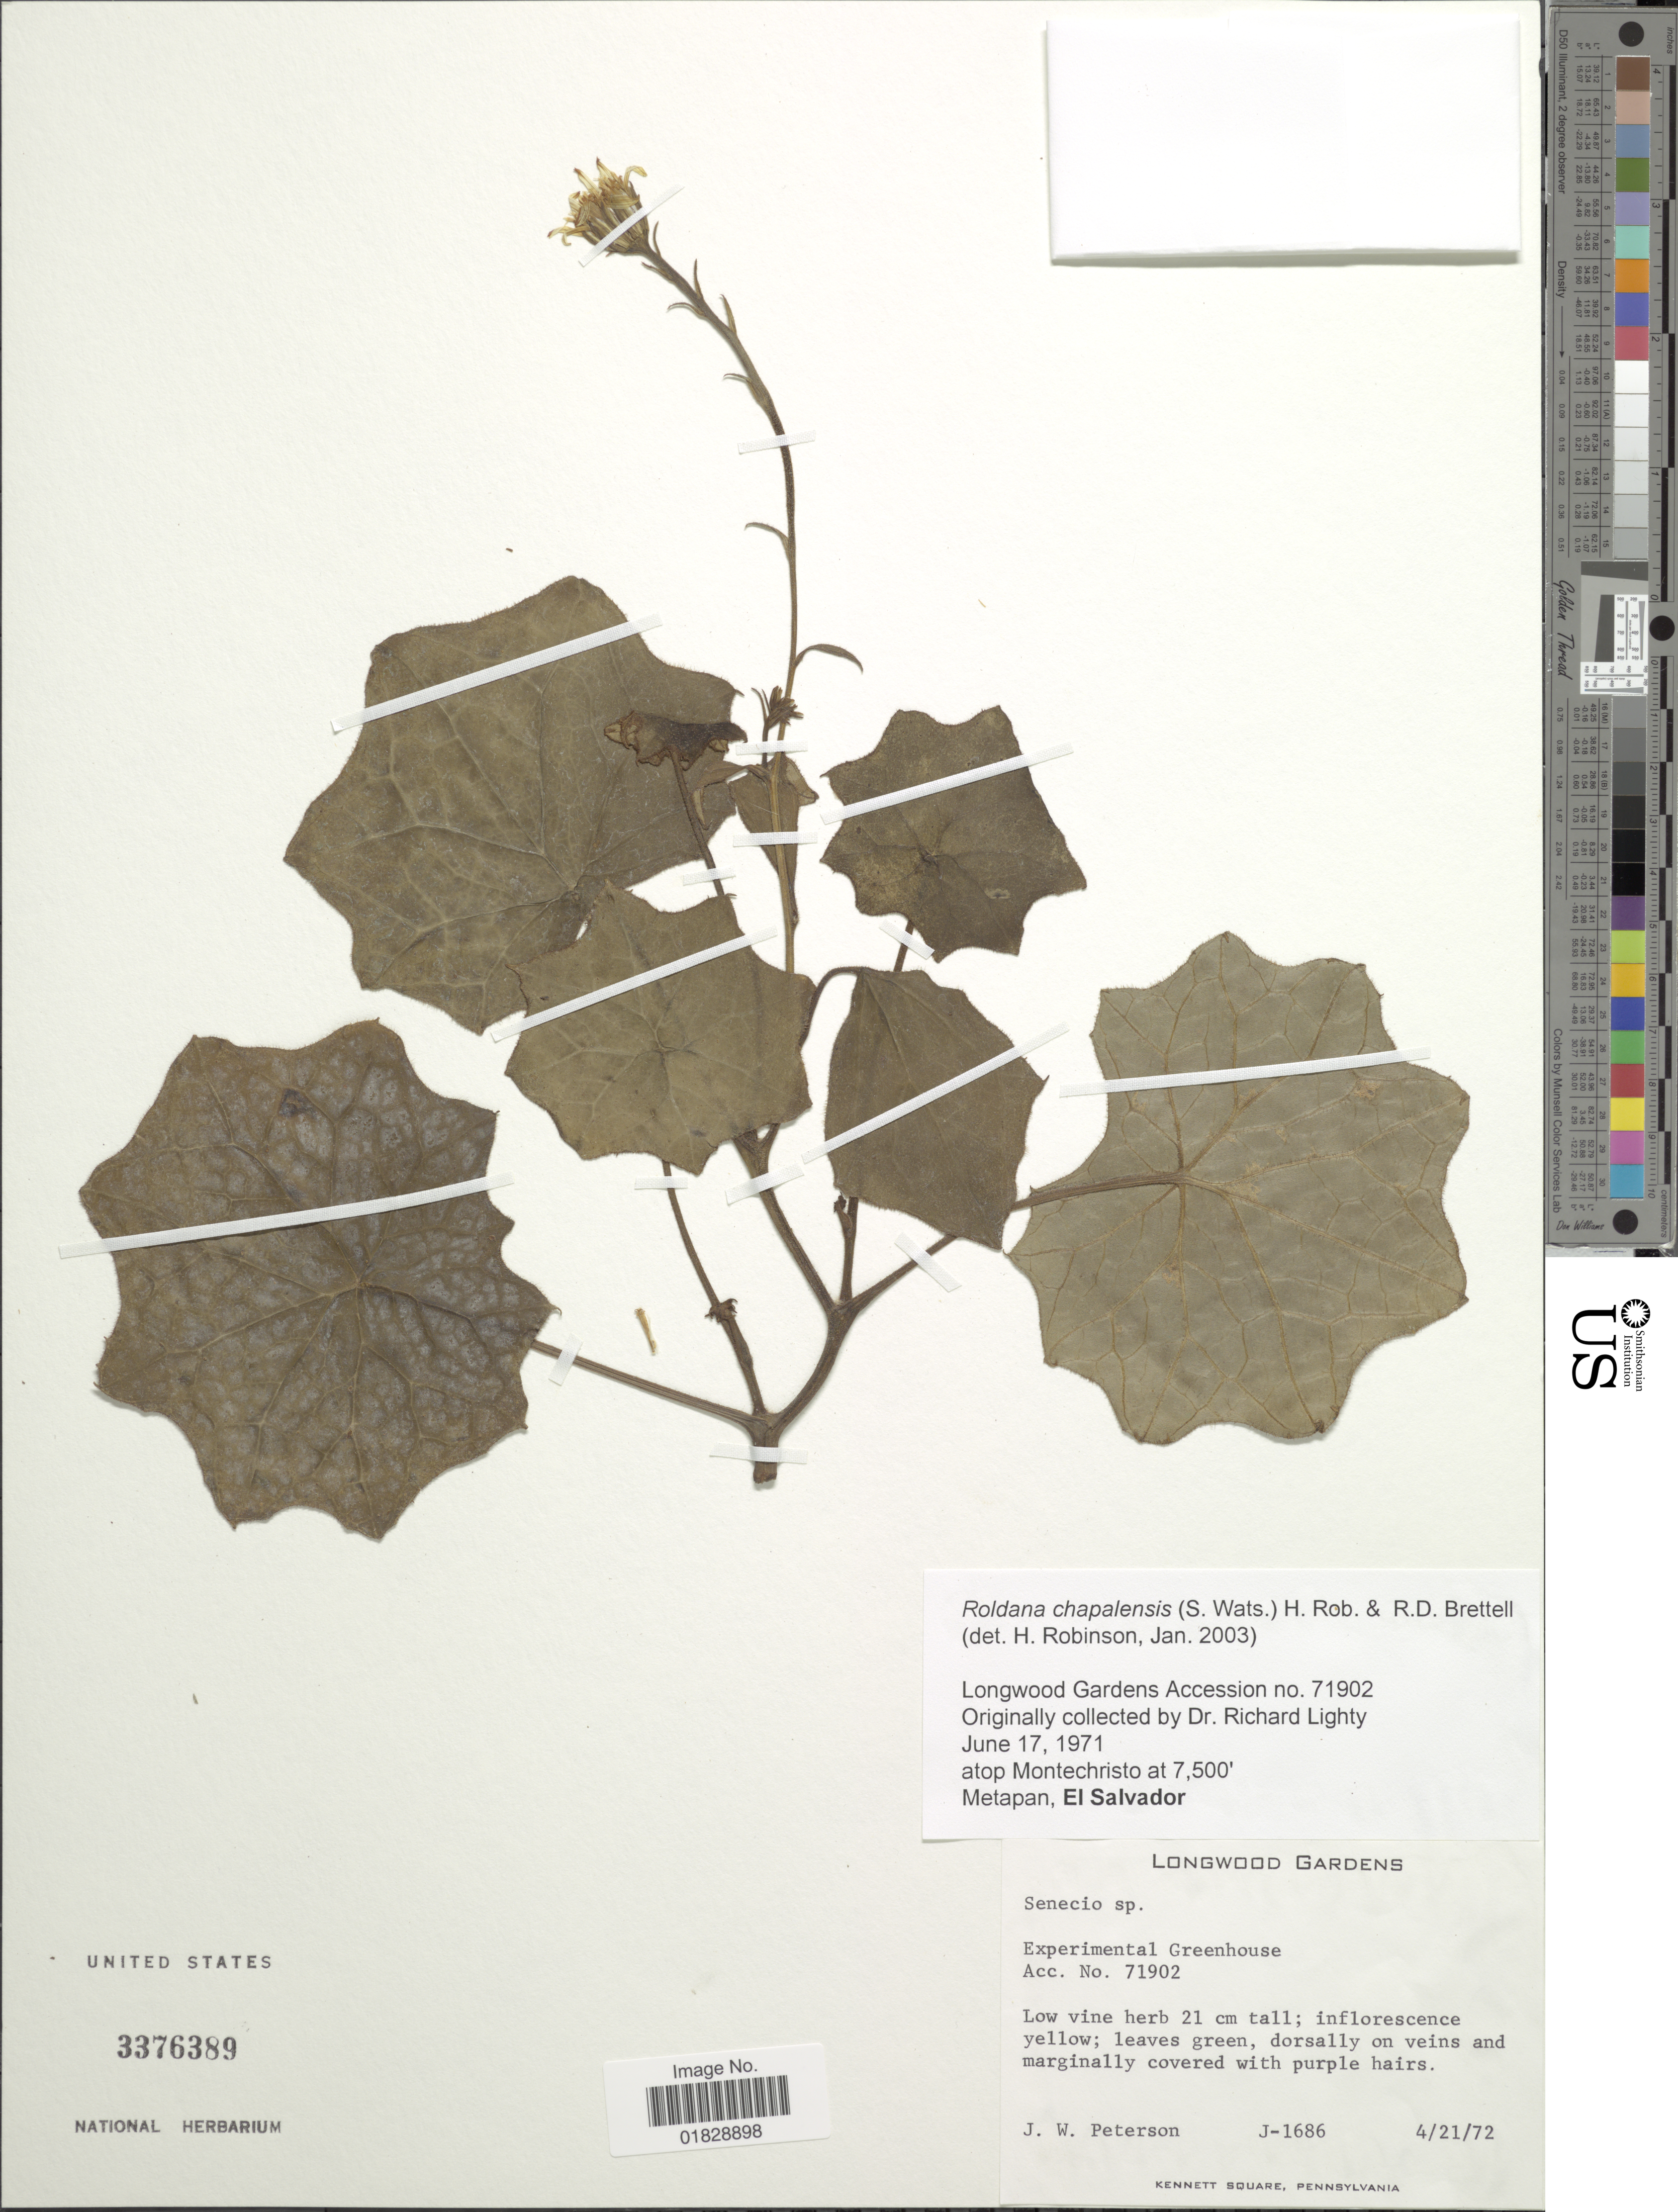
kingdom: Plantae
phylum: Tracheophyta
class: Magnoliopsida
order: Asterales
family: Asteraceae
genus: Roldana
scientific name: Roldana chapalensis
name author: (S. Watson) H. Rob. & Brettell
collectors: J. W. Peterson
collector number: J-1686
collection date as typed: Transcribed d/m/y: 21/4/72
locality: Longwood Gardens. Experimental Greenhouse.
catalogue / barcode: US 3376389